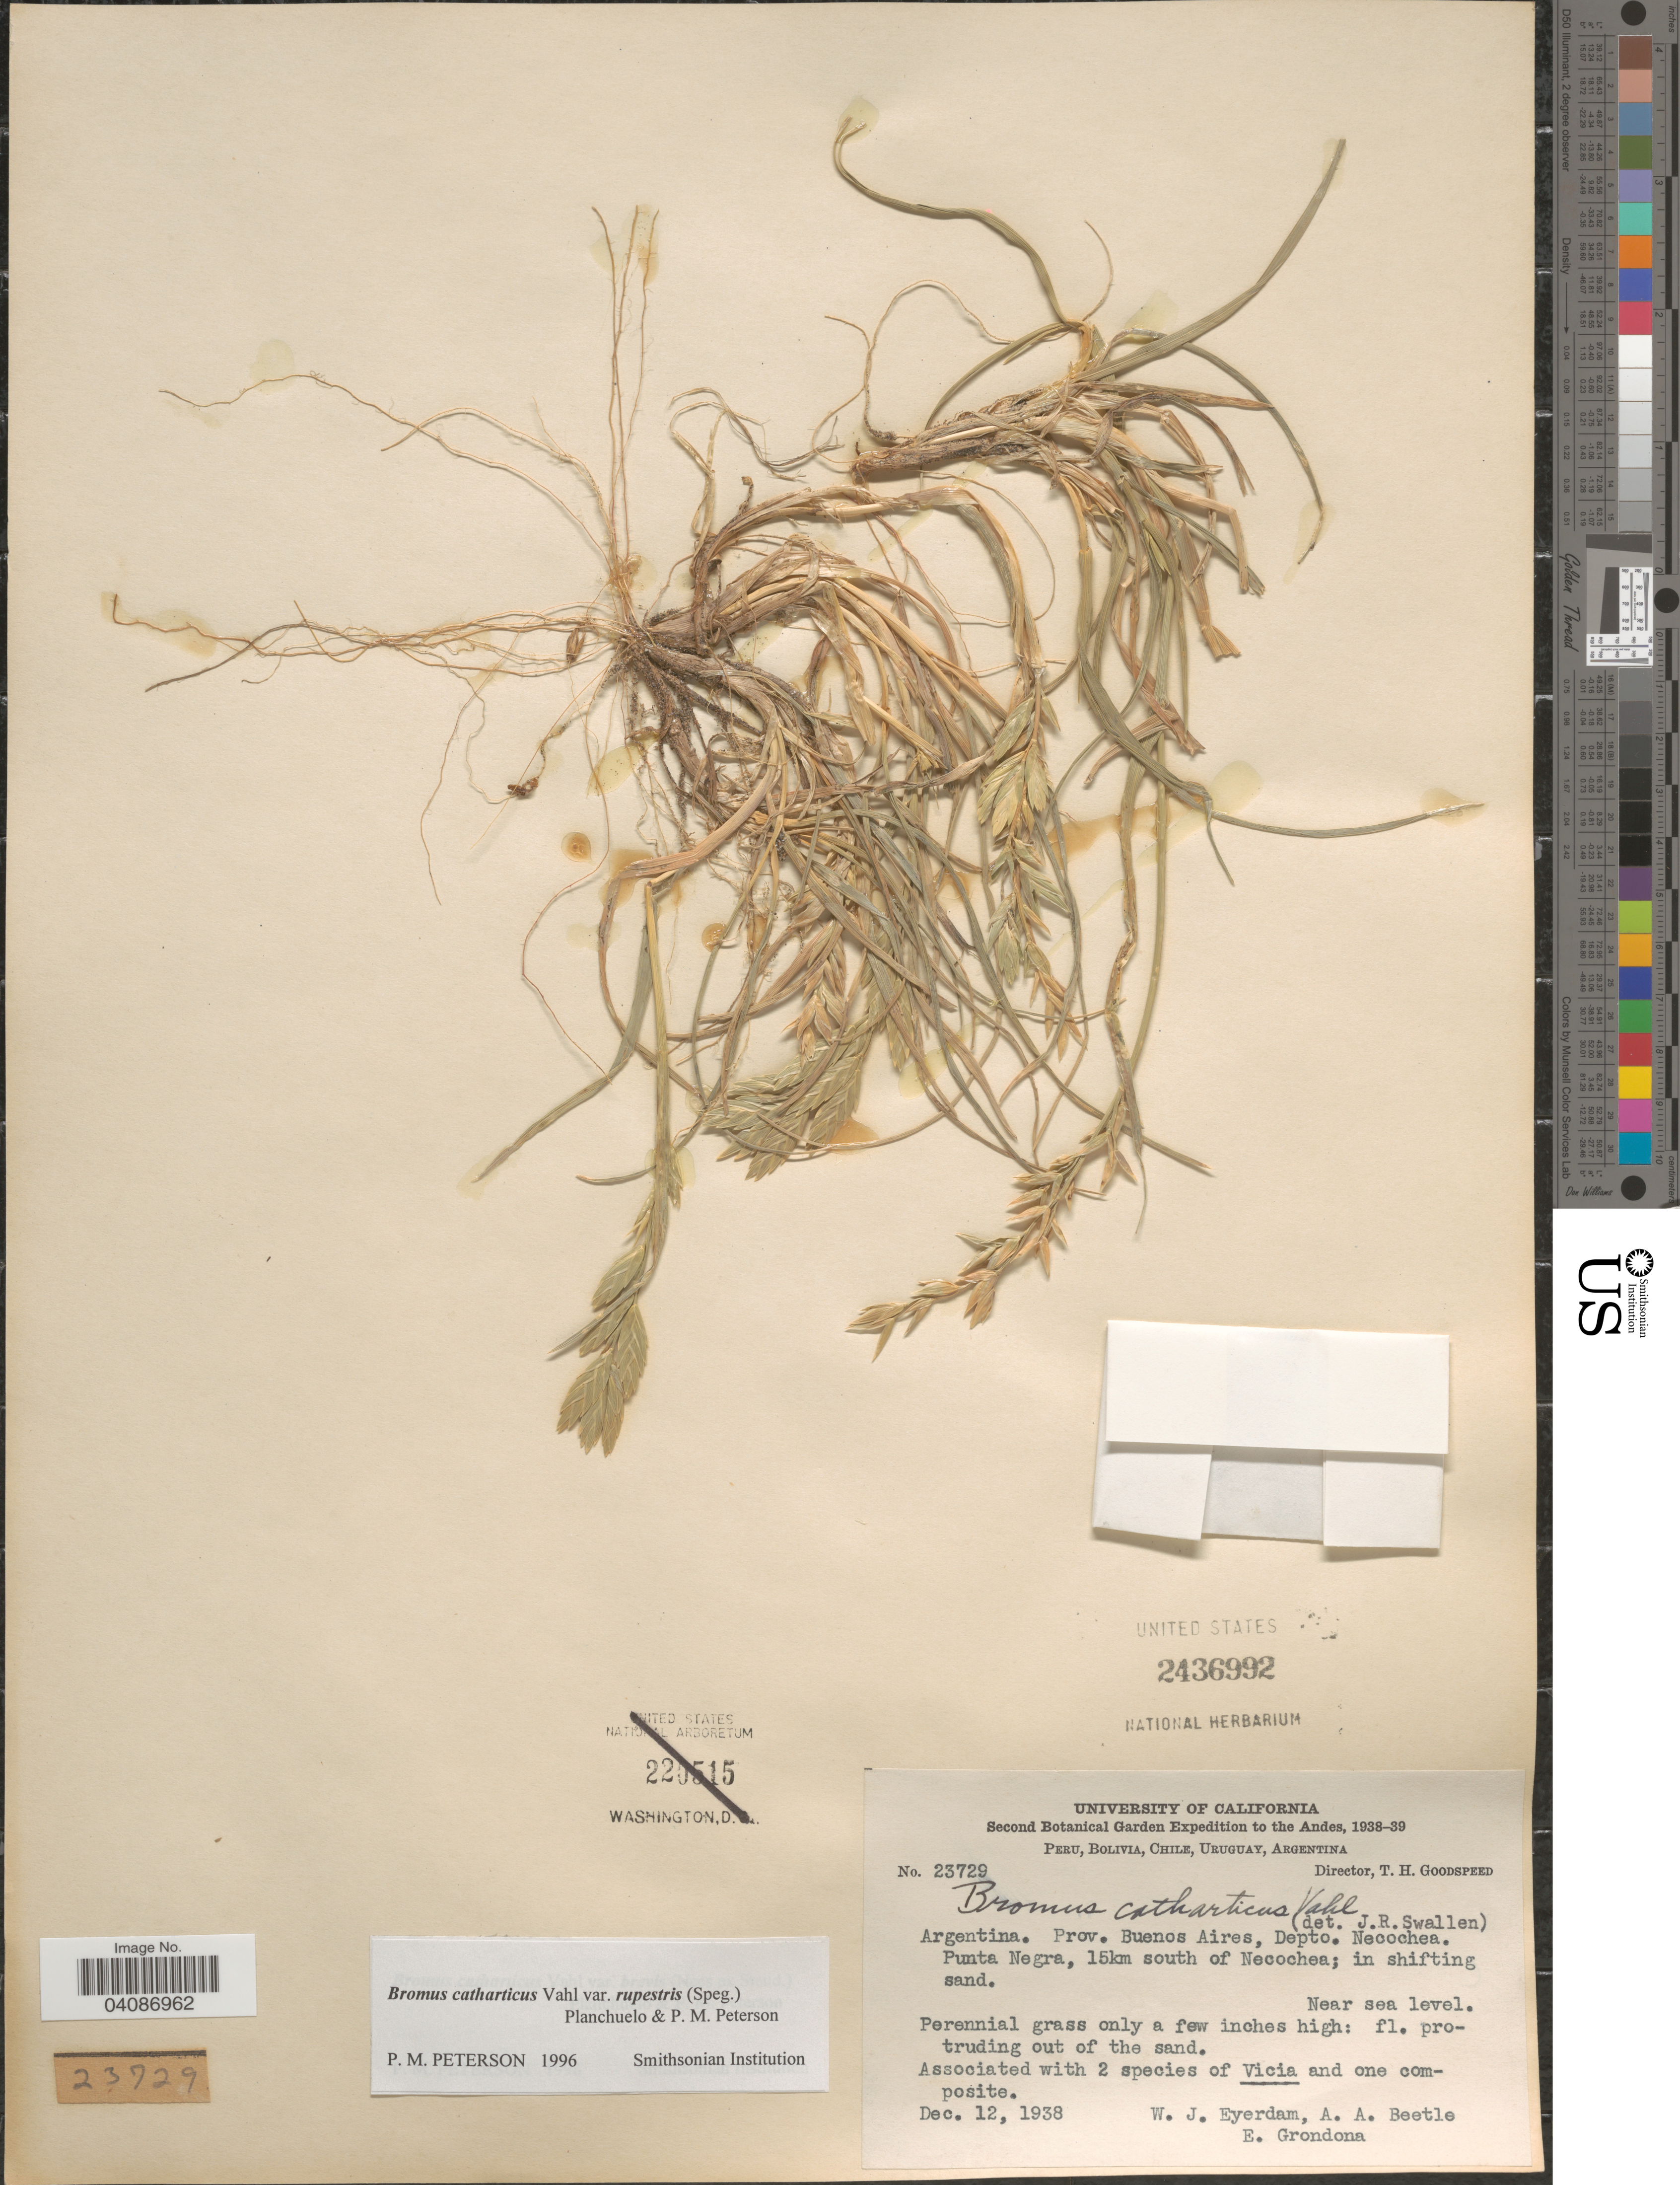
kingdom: Plantae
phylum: Tracheophyta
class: Liliopsida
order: Poales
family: Poaceae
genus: Bromus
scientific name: Bromus cebadilla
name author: Steud.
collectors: W. J. Eyerdam, A. A. Beetle & E. Grondona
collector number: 23729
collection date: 1938-12-12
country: Argentina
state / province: Buenos Aires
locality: Depto. Necochea. Punta Negra, 15km south of Necochea.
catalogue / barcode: US 2436992